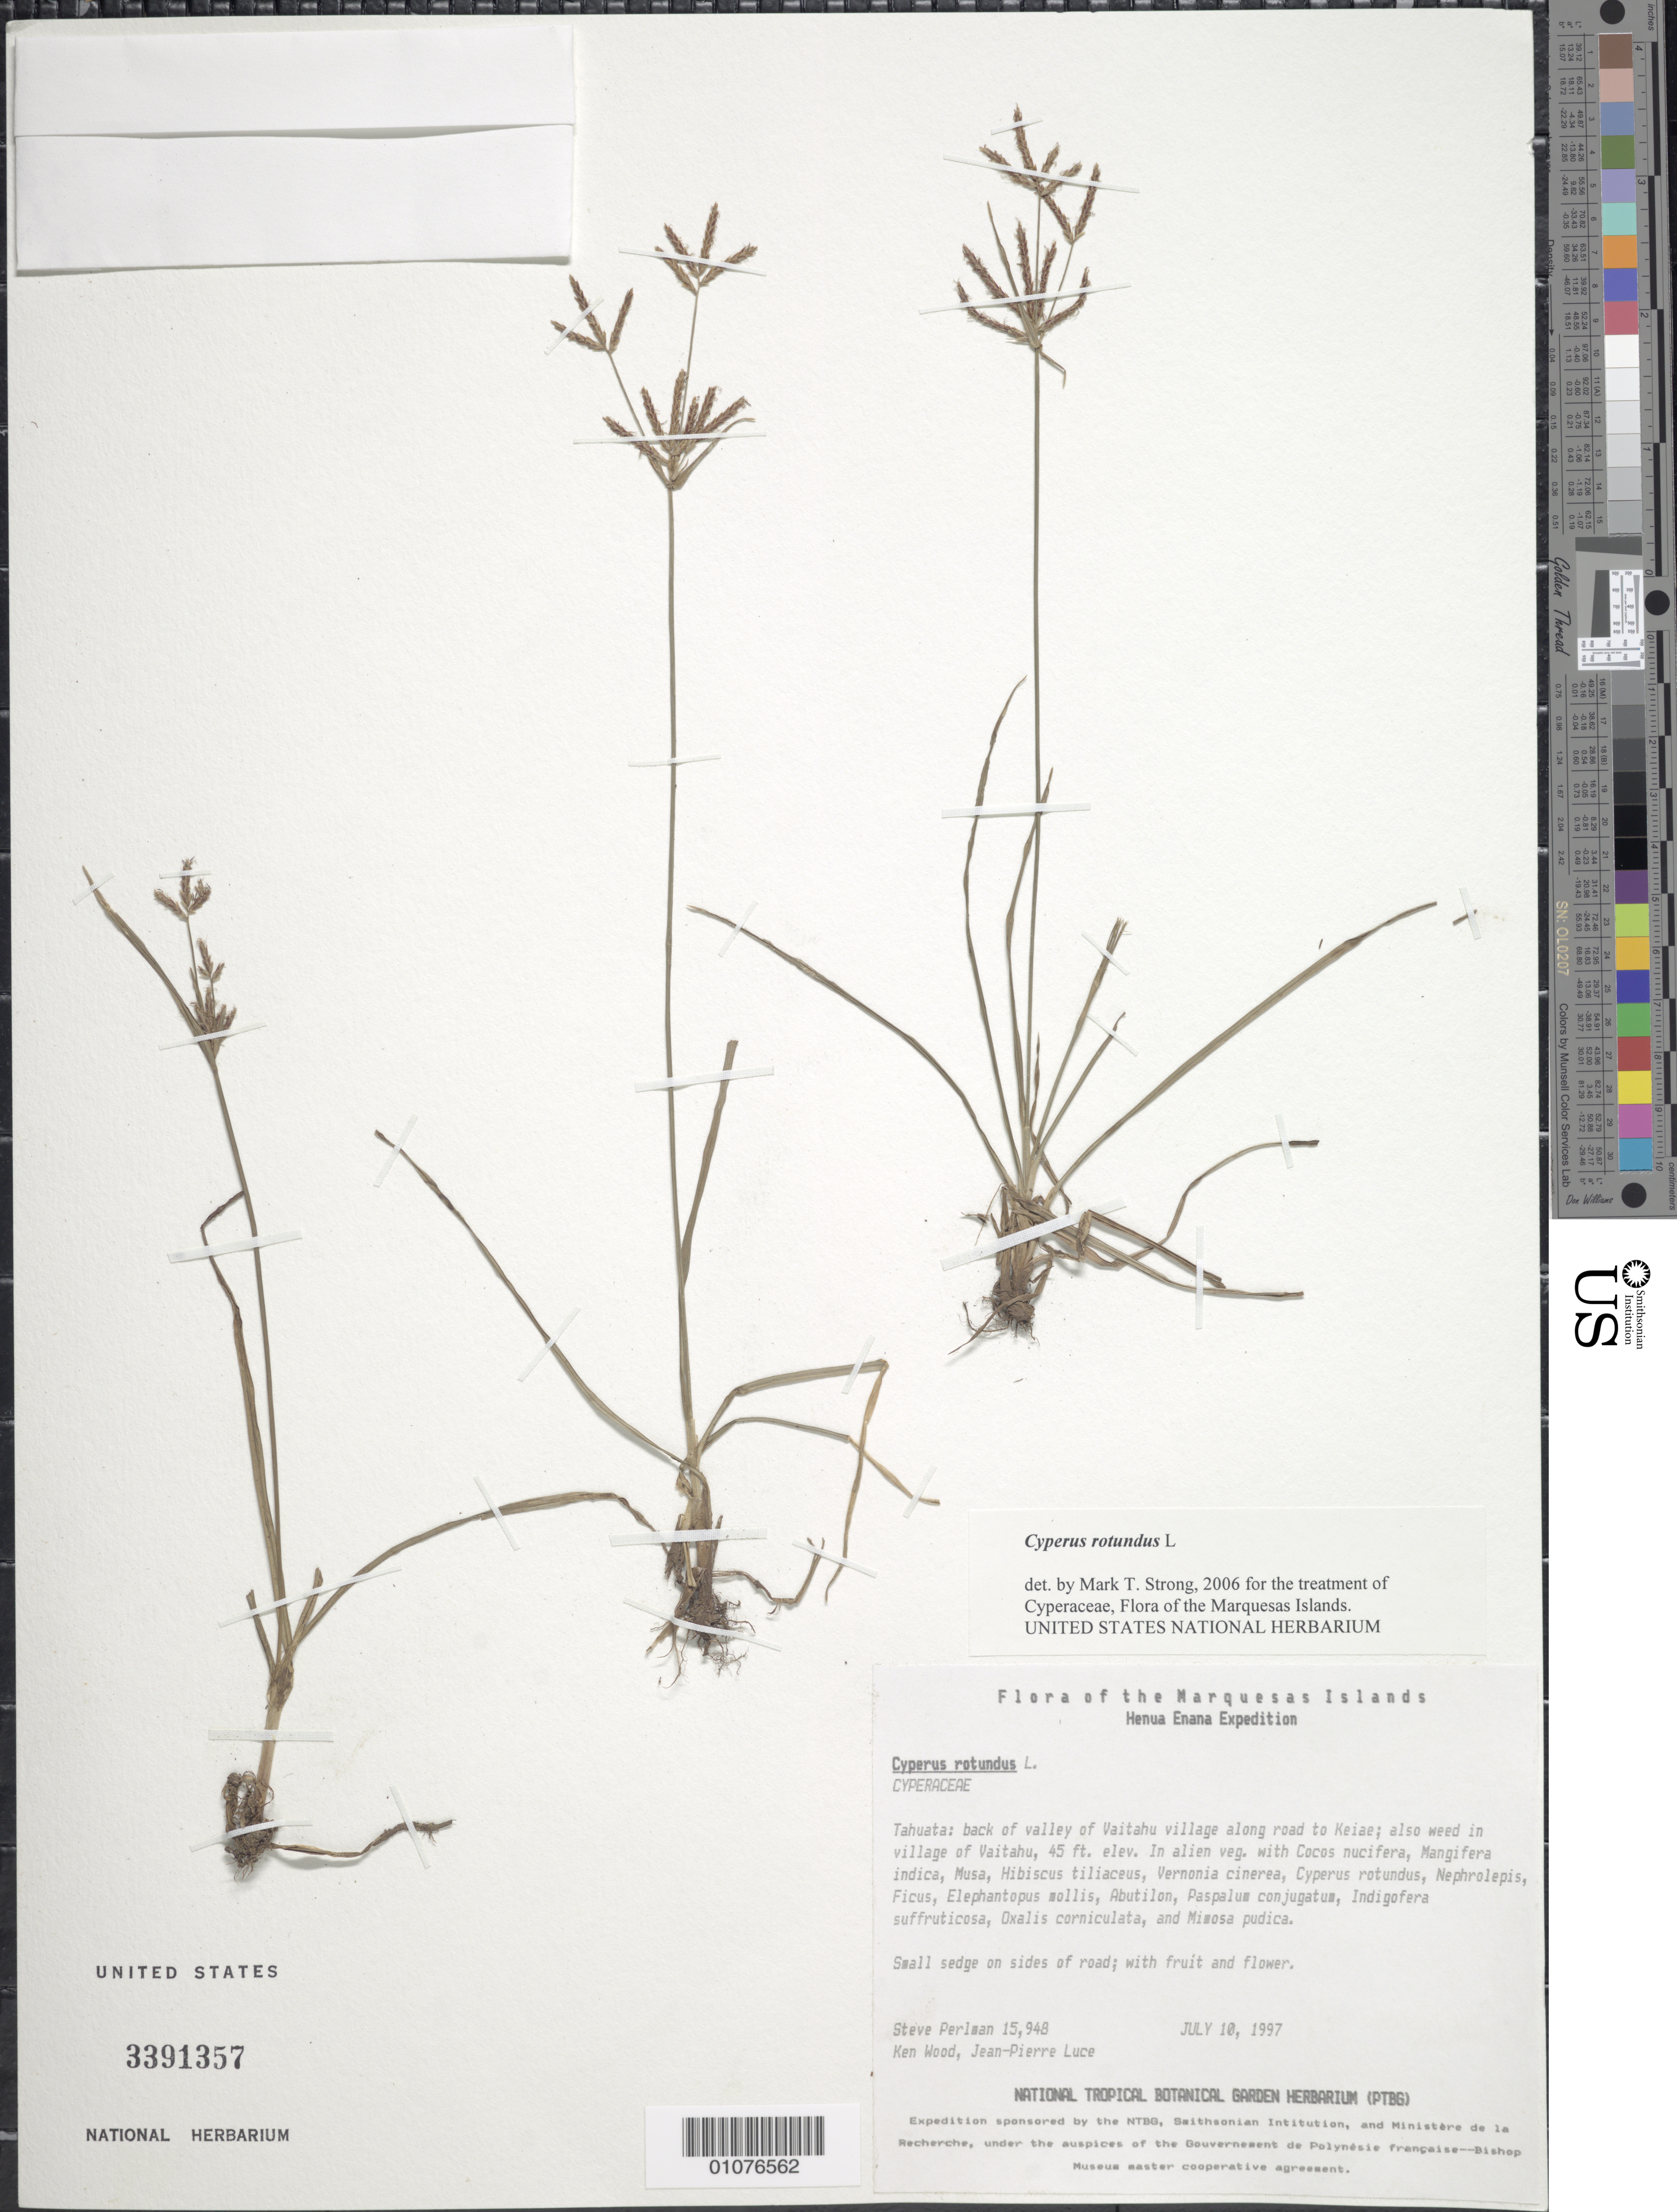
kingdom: Plantae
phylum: Tracheophyta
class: Liliopsida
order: Poales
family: Cyperaceae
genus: Cyperus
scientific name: Cyperus rotundus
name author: L.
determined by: Strong, M. T., (US), Smithsonian Institution - National Museum of Natural History (UNITED STATES)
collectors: S. P. Perlman, K. R. Wood & J. Luce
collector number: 15948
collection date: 1997-07-10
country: French Polynesia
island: Tahuata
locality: Back of valley of Vaitahu village, road to Keiae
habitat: Along road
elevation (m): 14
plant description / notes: In alien veg. also weed in village of Vaitahu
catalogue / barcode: US 3391357